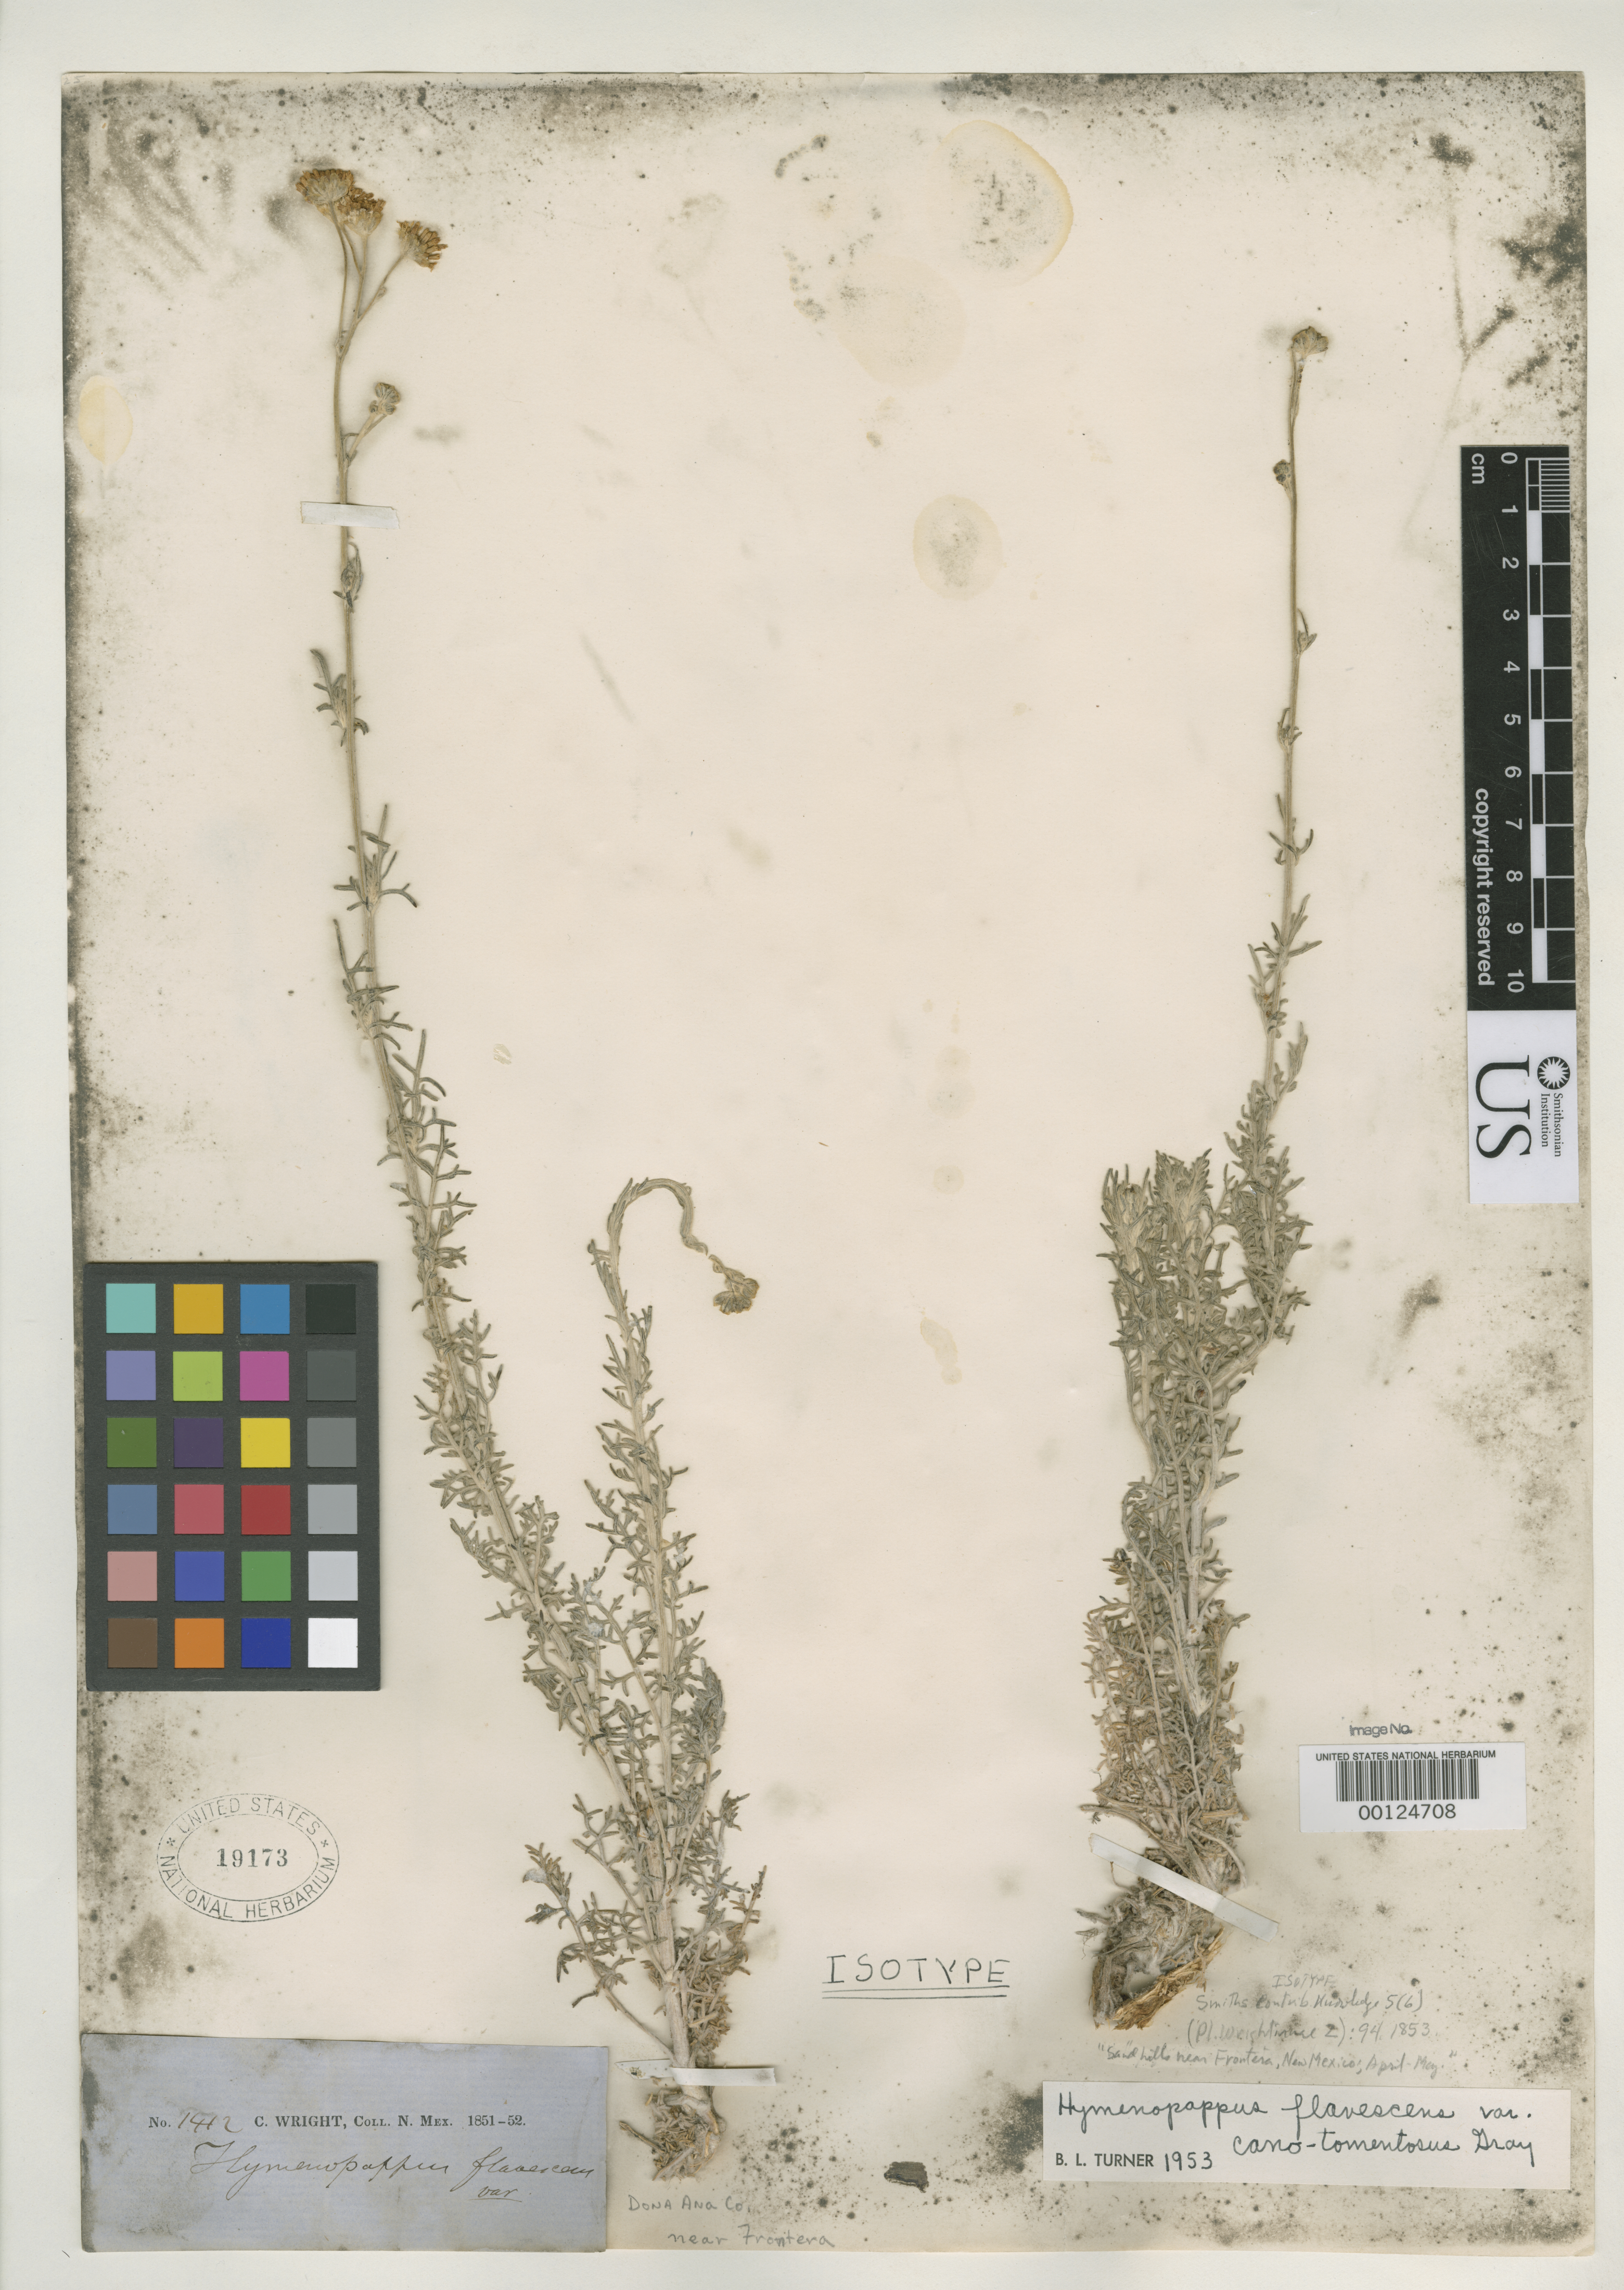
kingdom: Plantae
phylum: Tracheophyta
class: Magnoliopsida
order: Asterales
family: Asteraceae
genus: Hymenopappus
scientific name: Hymenopappus flavescens var. canotomentosus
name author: A. Gray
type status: Isotype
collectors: C. Wright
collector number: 1412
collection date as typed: Apr 1852 to -- May 1852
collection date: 1852-04/1852-05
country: United States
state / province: New Mexico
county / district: Dona Ana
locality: Near Frontera.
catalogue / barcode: US 19173